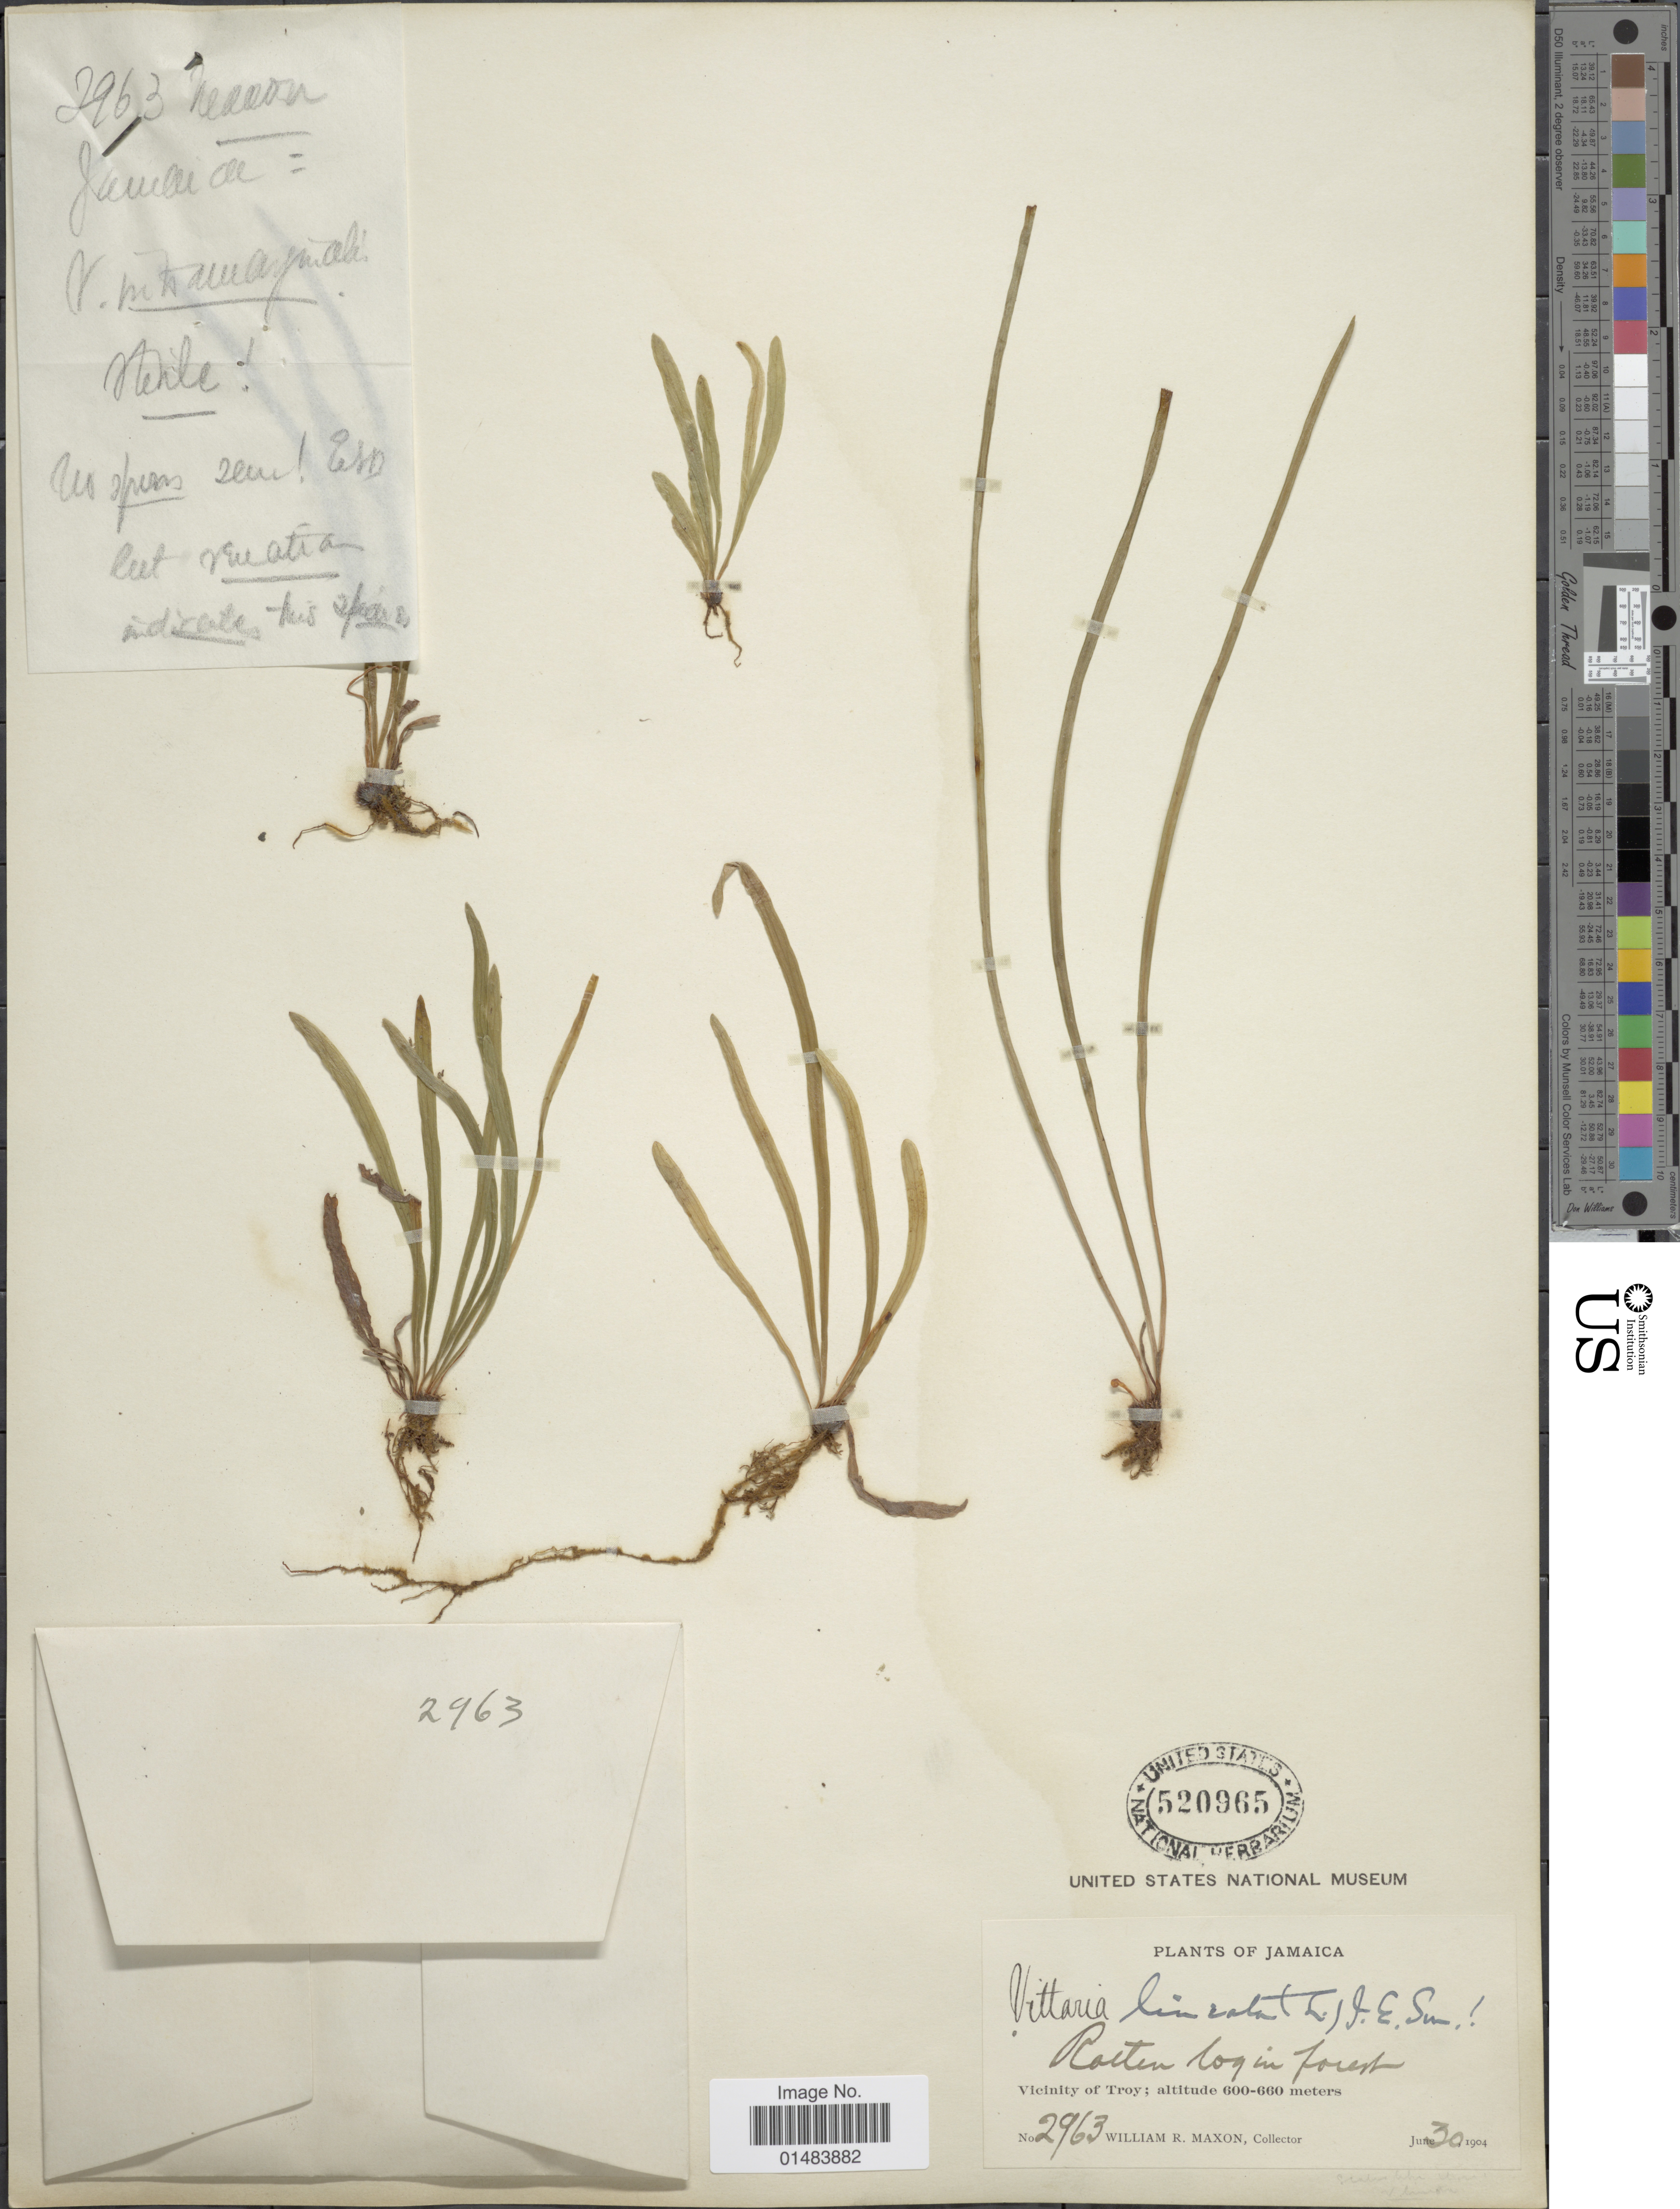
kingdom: Plantae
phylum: Tracheophyta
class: Polypodiopsida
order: Polypodiales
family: Pteridaceae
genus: Vittaria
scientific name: Vittaria lineata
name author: (L.) Sm.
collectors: W. R. Maxon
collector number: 2963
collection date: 1904-06-30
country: Jamaica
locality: Jamaica, vicinity of Troy.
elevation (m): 600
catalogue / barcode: US 520965